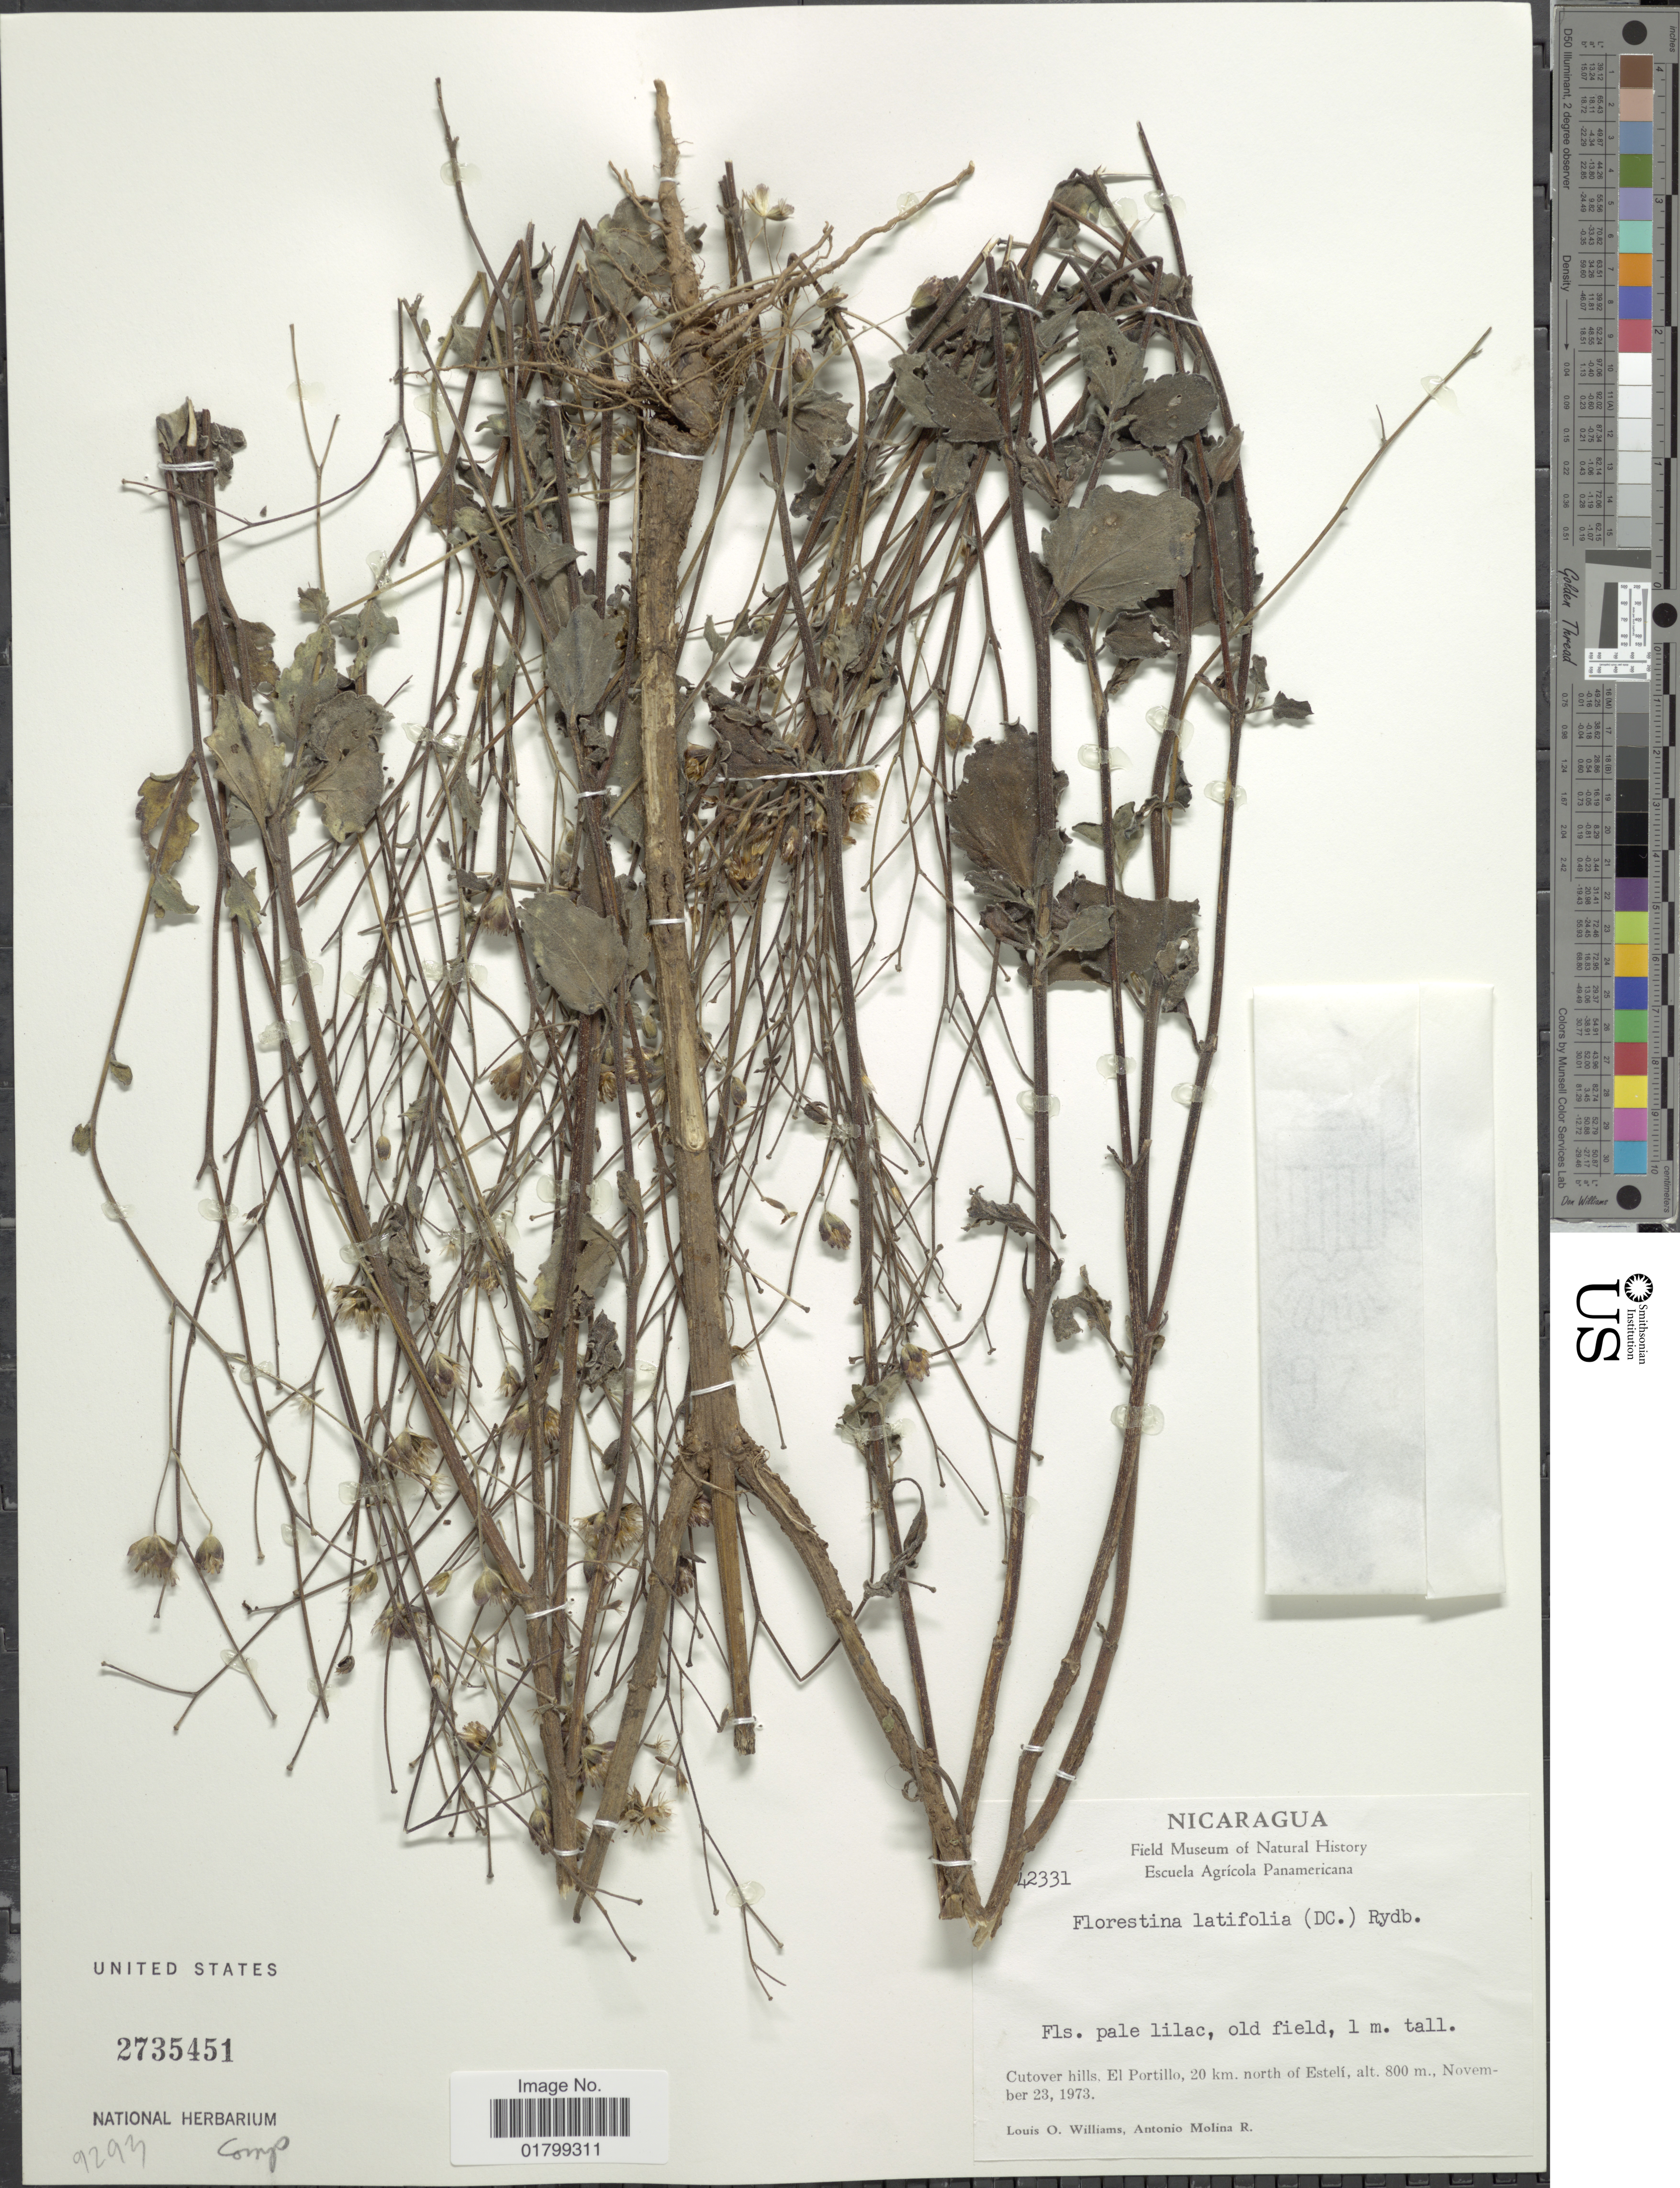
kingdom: Plantae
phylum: Tracheophyta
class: Magnoliopsida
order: Asterales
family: Asteraceae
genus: Florestina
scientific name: Florestina latifolia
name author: (DC.) Rydb.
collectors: L. O. Williams & A. Molina R.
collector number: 42331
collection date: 1973-11-23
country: Nicaragua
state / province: Esteli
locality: Cutover hills, El Portillo, 10 km north of Esteli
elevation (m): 800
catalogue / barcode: US 2735451